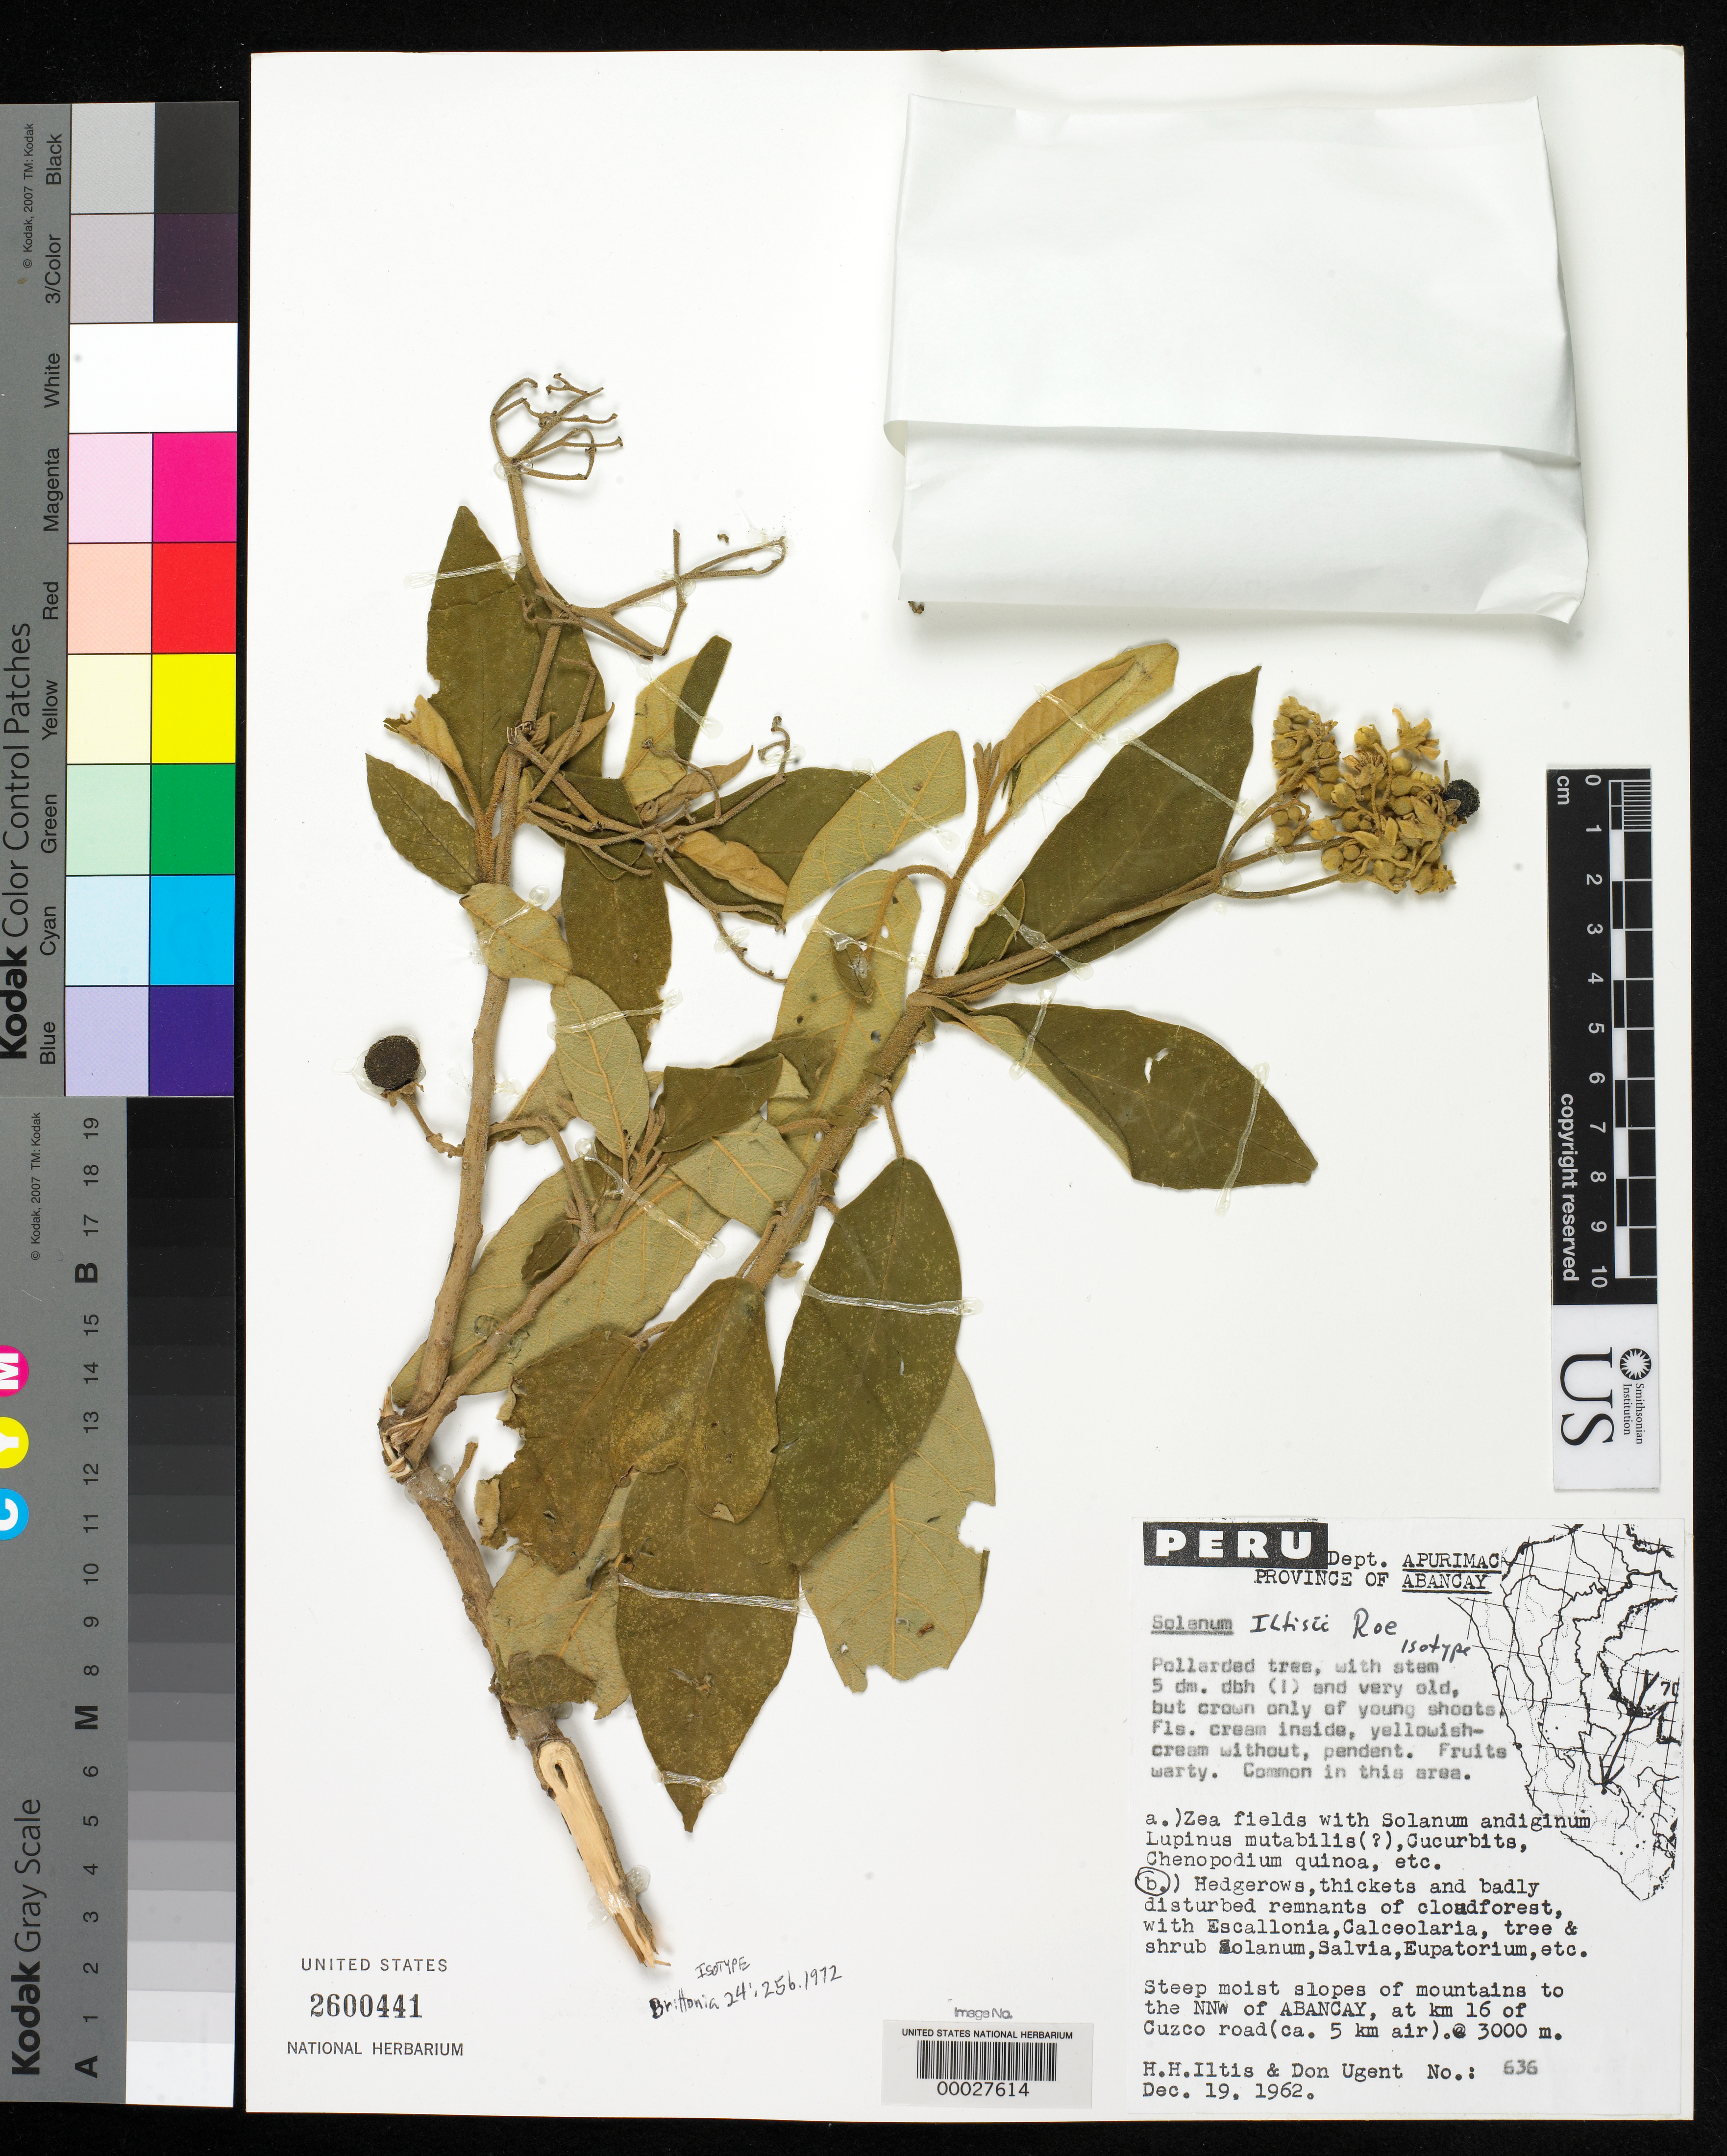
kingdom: Plantae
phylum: Tracheophyta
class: Magnoliopsida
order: Solanales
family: Solanaceae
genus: Solanum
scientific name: Solanum iltisii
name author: K.E. Roe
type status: Isotype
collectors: H. H. Iltis & D. Ugent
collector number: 636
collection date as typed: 19 Dec 1962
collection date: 1962-12-19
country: Peru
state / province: Apurímac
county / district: Abancay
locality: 16 km NNW of Abancay on Cuzco Road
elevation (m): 3000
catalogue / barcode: US 2600441